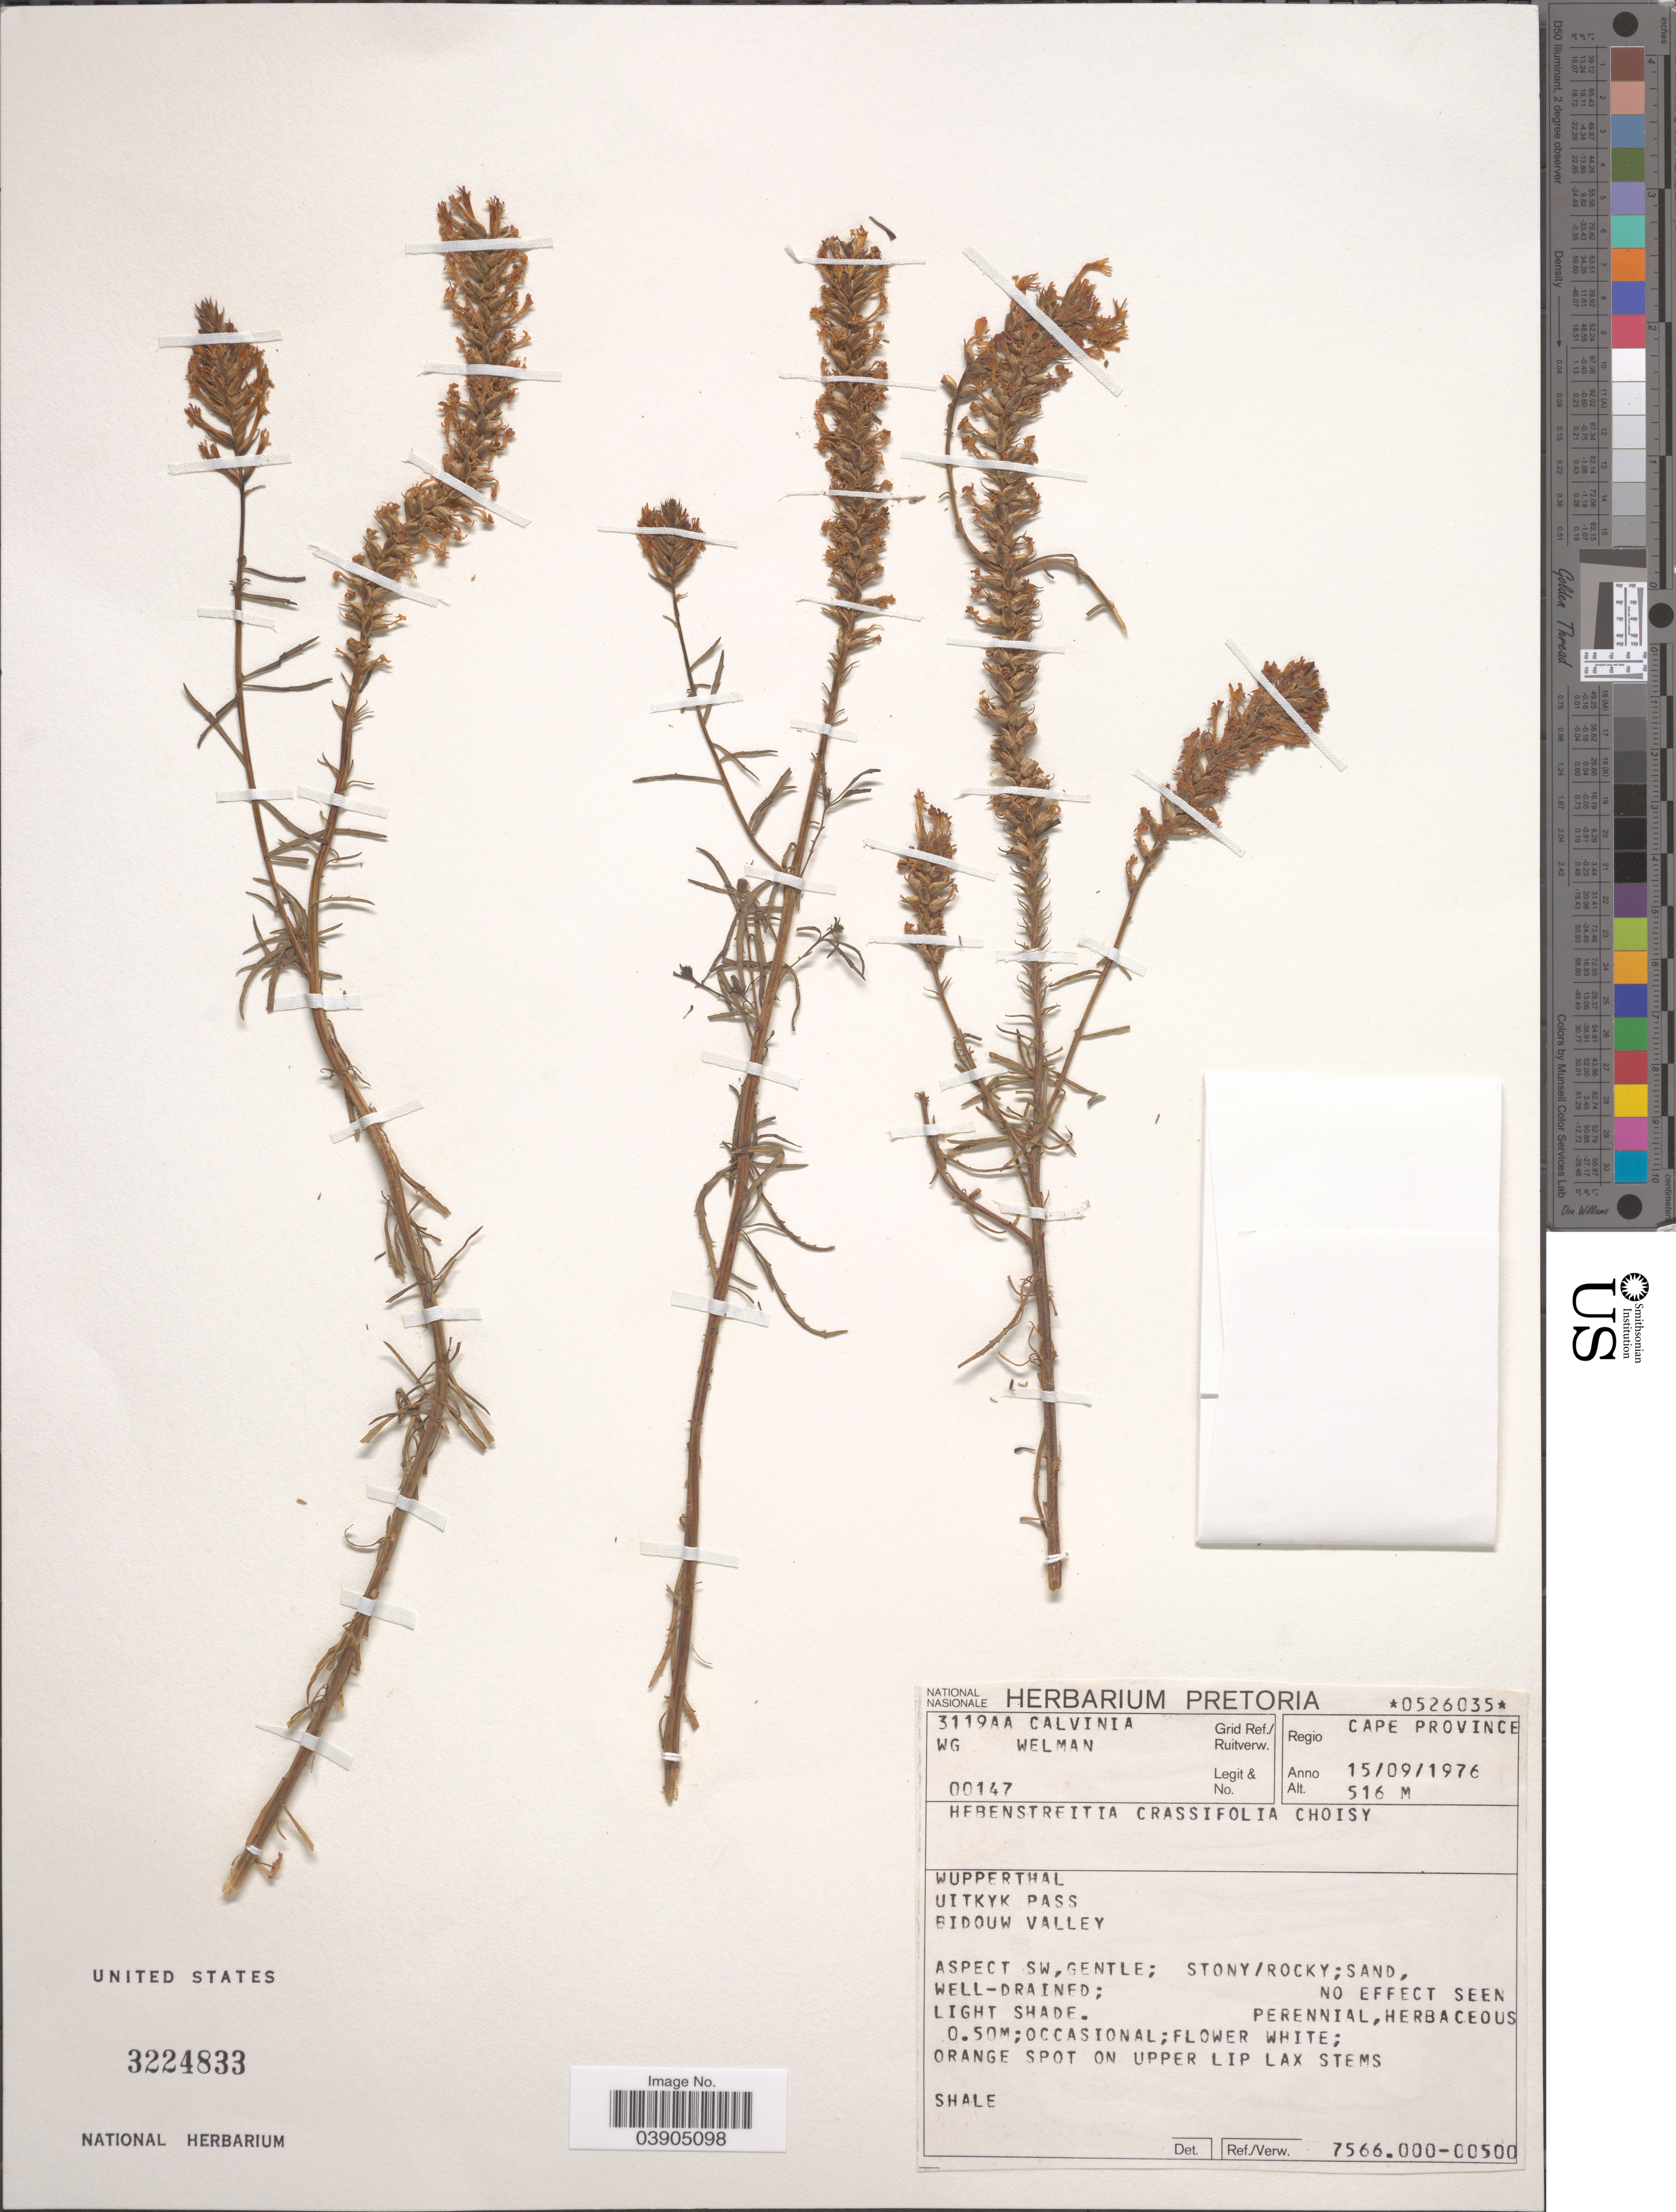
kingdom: Plantae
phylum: Tracheophyta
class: Magnoliopsida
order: Lamiales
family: Scrophulariaceae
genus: Hebenstretia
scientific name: Hebenstretia crassifolia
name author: Choisy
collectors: W. G. Welman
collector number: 00147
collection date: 1976-09-15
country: South Africa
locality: Grid Ref./Ruitverw. 3119AA Calvinia. Regio Cape Province. Wupperthal, Uitkyk Pass, Bidouw Valley.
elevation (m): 516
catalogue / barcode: US 3224833